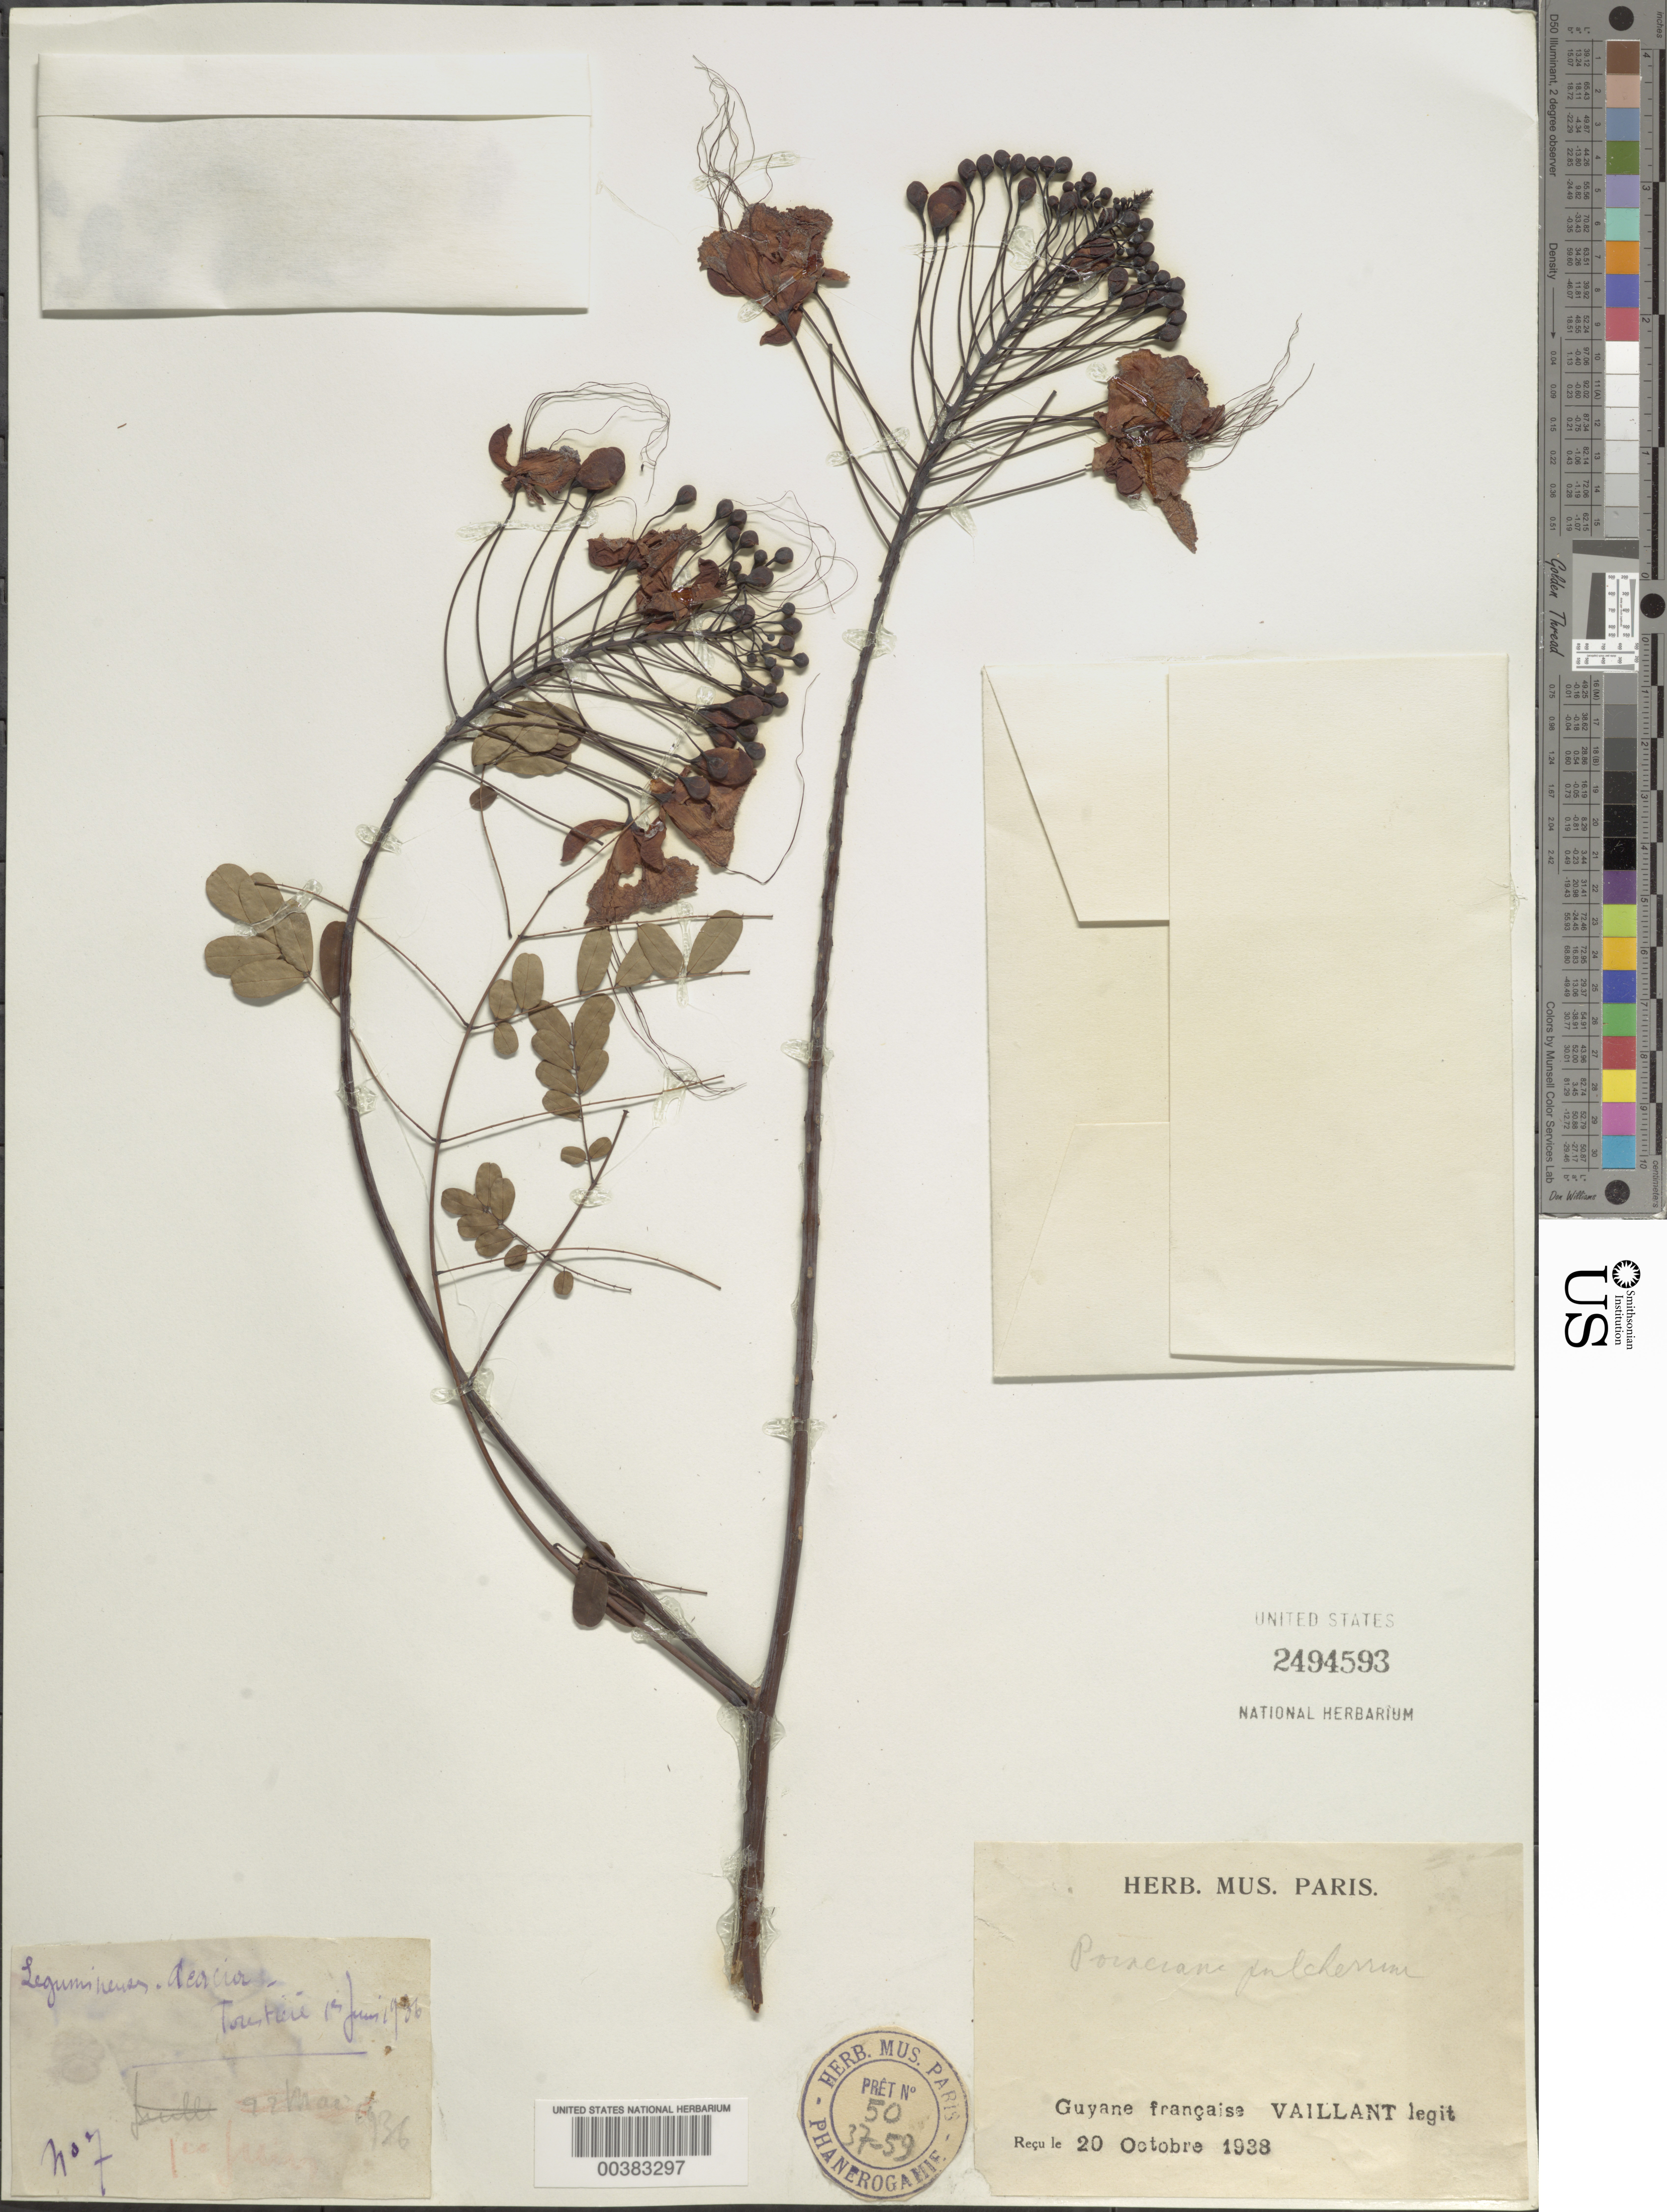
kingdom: Plantae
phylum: Tracheophyta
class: Magnoliopsida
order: Fabales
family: Fabaceae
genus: Caesalpinia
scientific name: Caesalpinia pulcherrima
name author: (L.) Sw.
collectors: -. Vaillant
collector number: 7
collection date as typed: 15 Jun 1936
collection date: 1936-06-15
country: French Guiana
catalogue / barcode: US 2494593